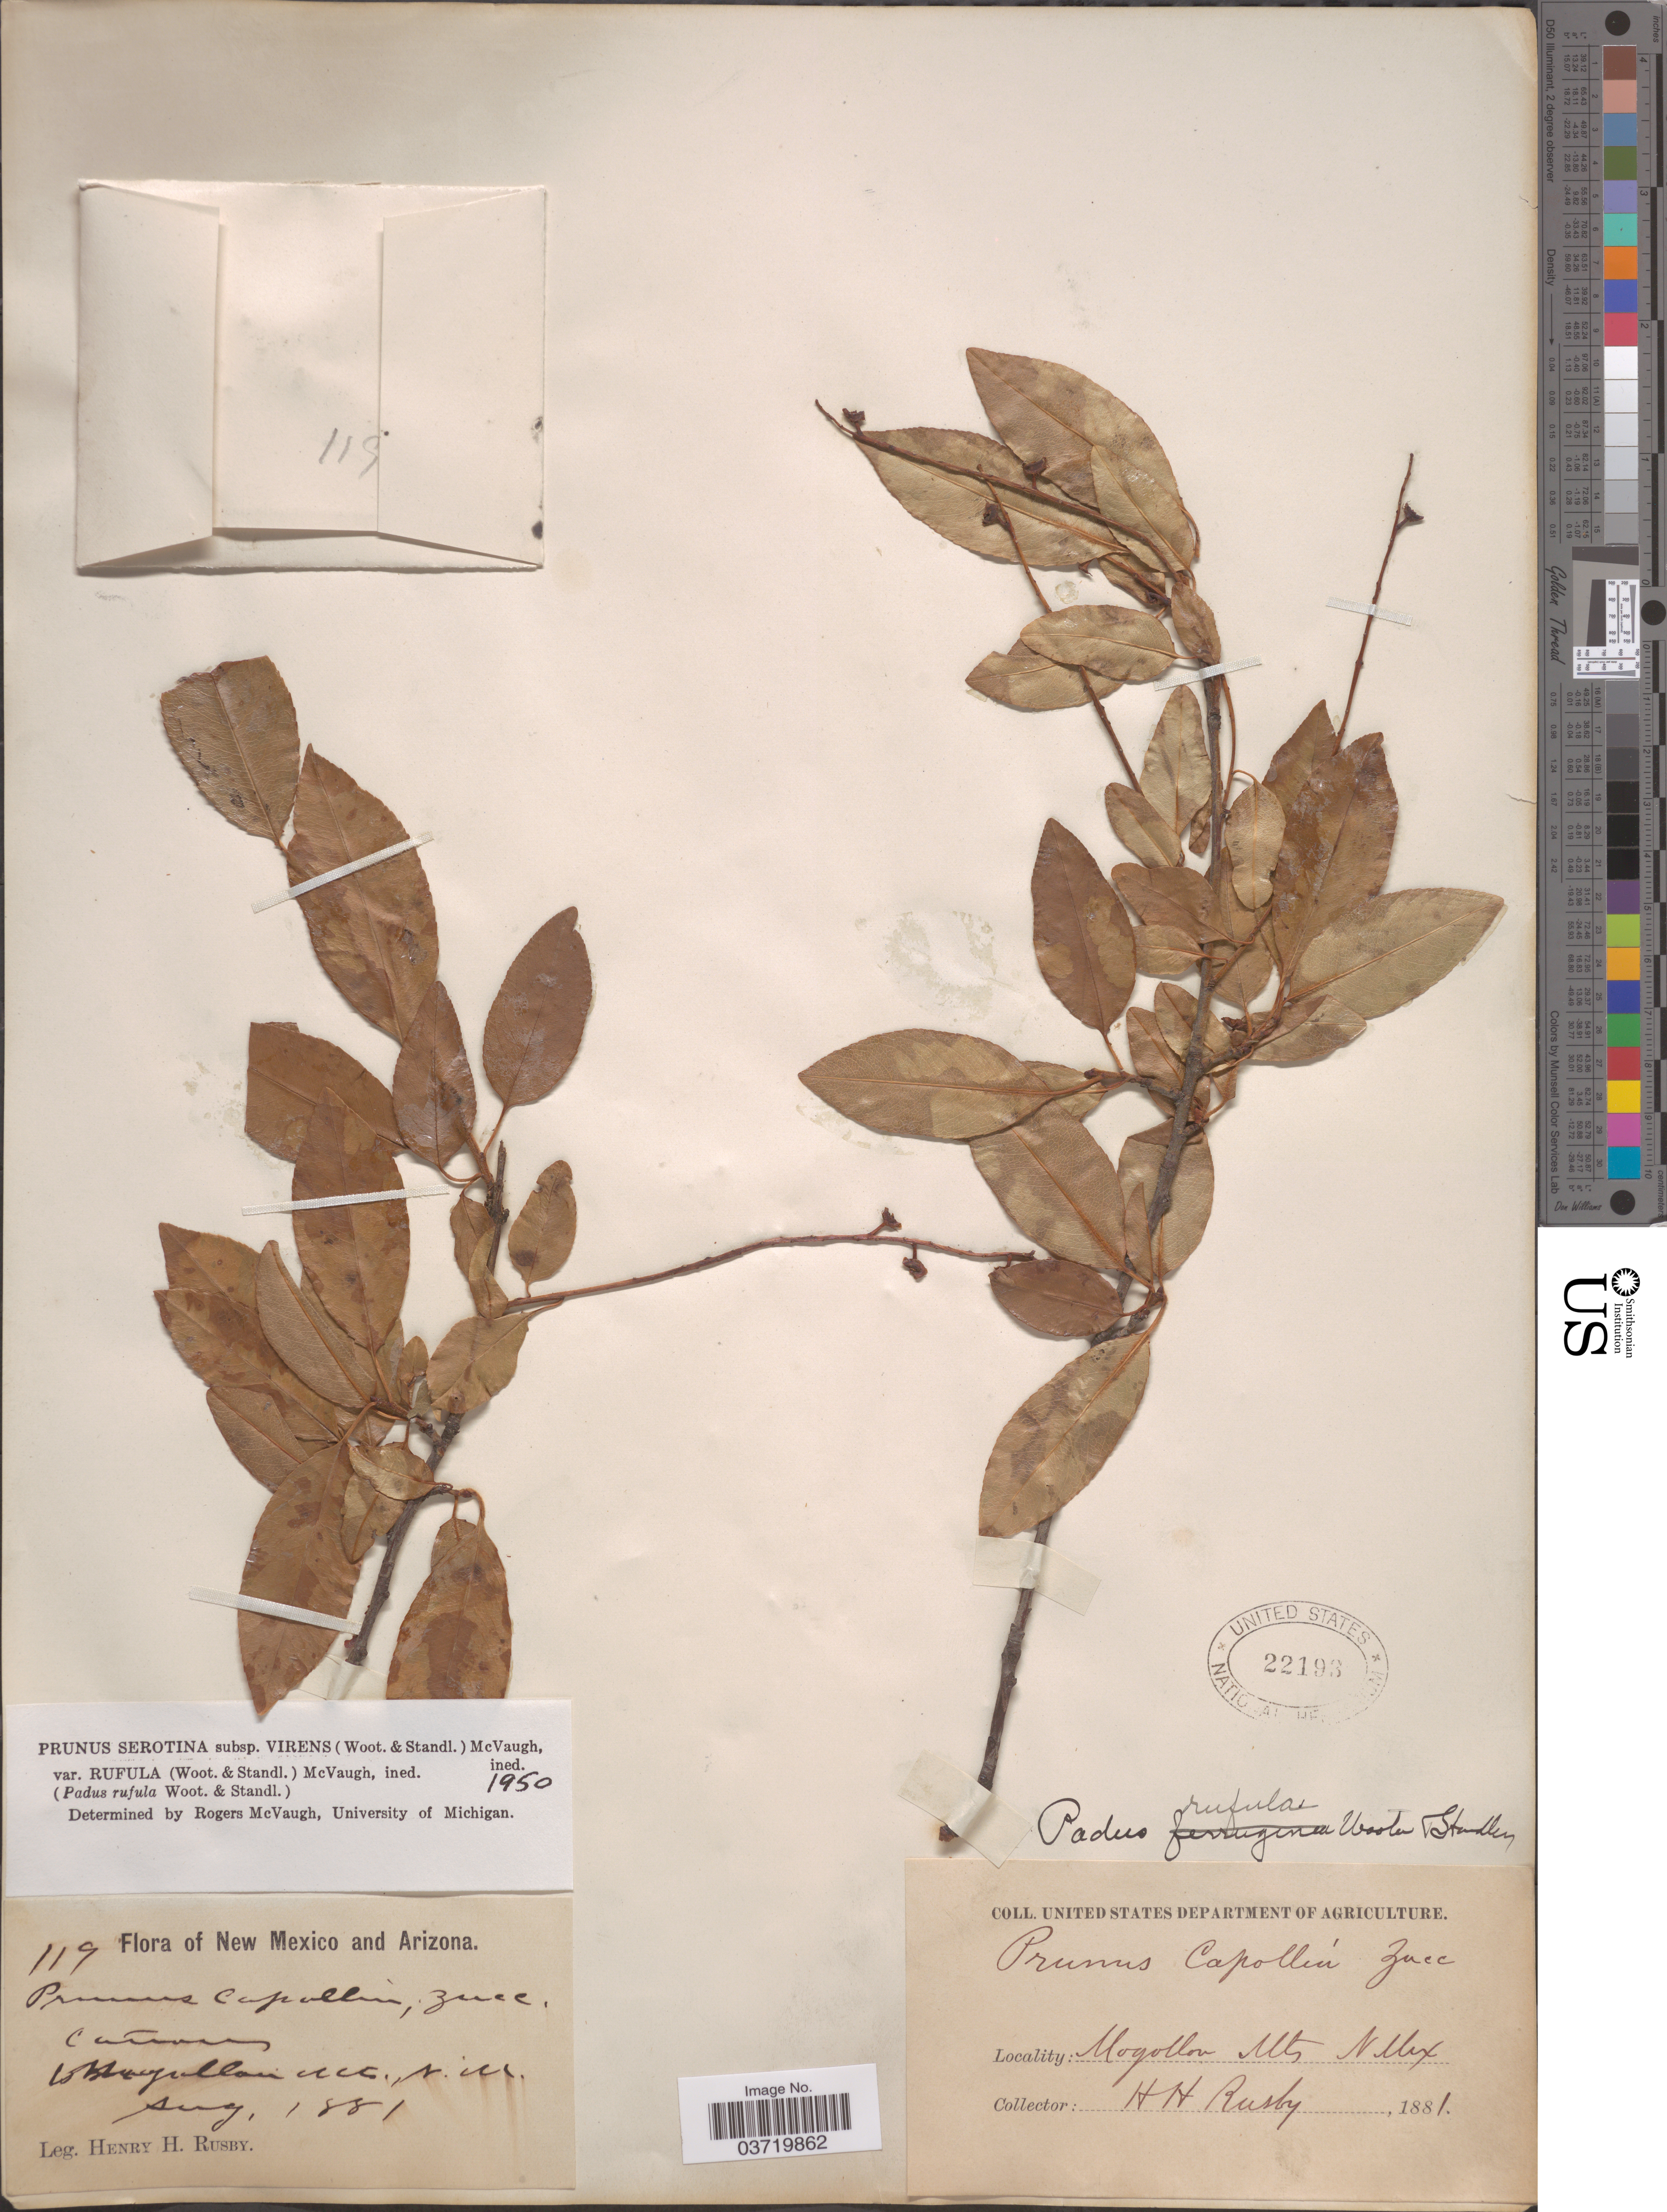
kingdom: Plantae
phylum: Tracheophyta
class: Magnoliopsida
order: Rosales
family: Rosaceae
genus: Prunus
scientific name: Prunus serotina var. rufula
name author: (Wooton & Standl.) McVaugh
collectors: H. H. Rusby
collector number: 119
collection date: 1881-08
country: United States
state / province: New Mexico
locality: Mogollon Mts.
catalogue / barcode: US 22193